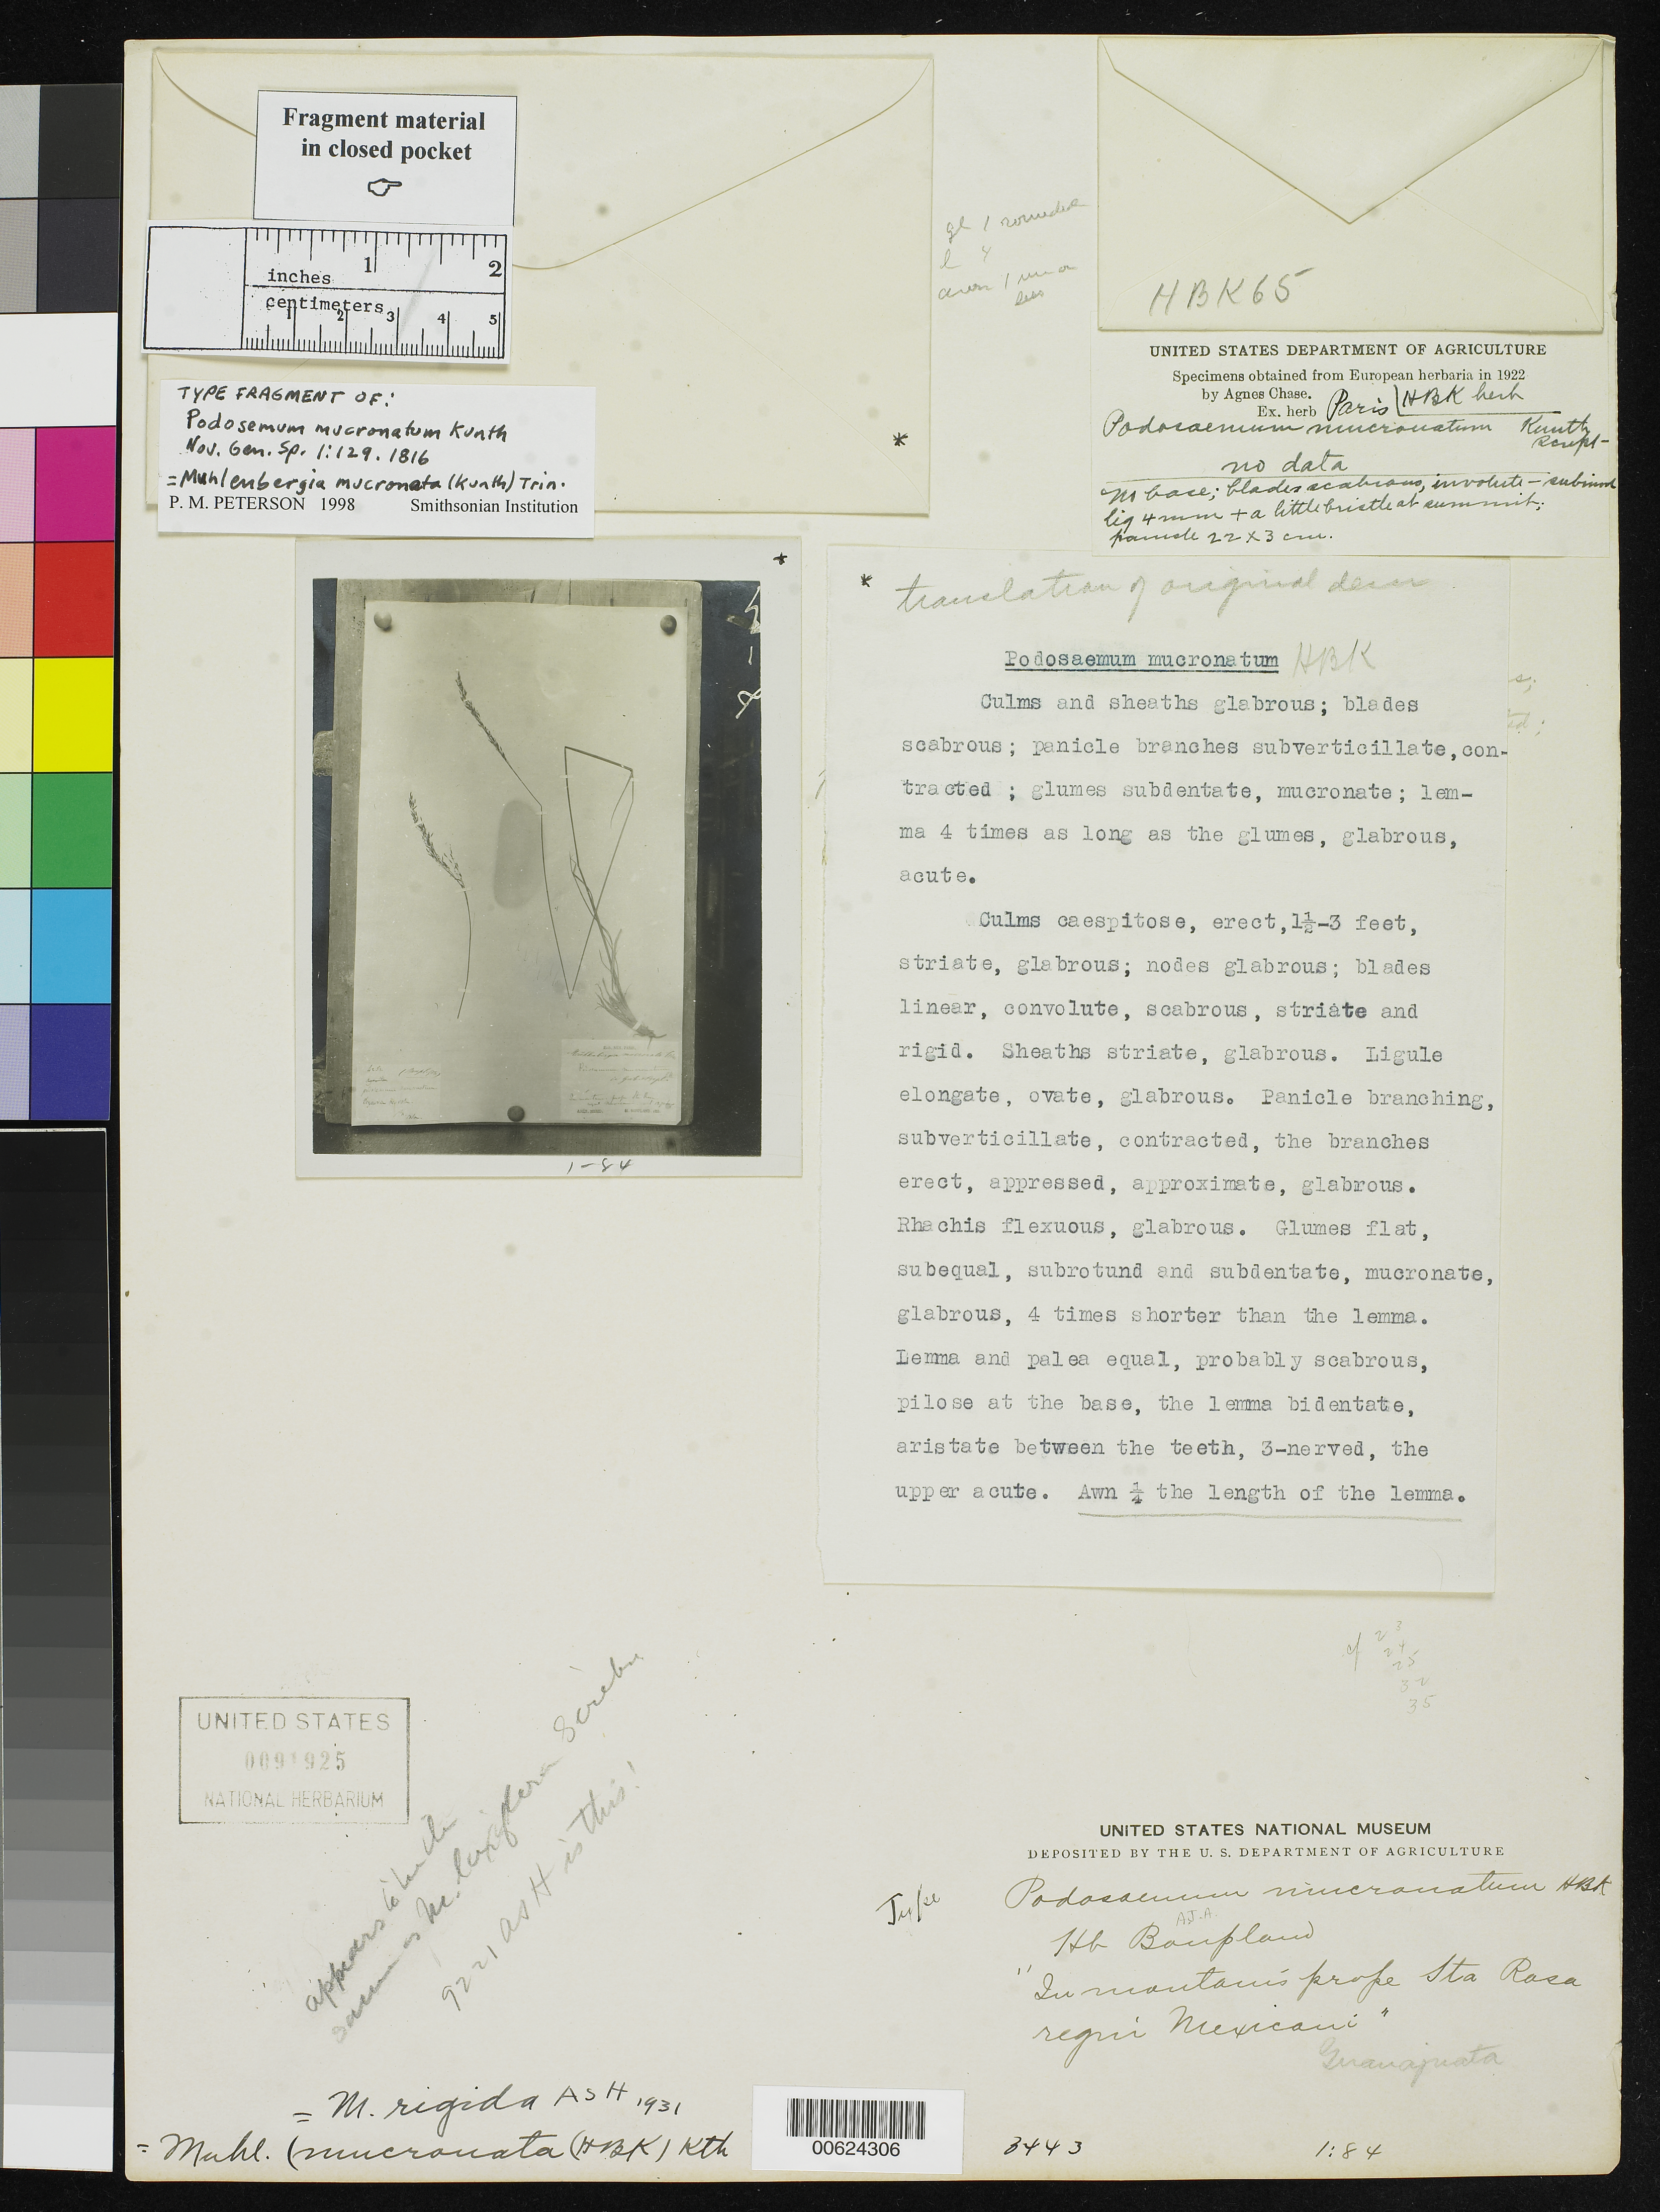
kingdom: Plantae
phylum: Tracheophyta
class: Liliopsida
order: Poales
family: Poaceae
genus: Podosemum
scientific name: Podosemum mucronatum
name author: Kunth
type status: Type Fragment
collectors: ex herb. Bonpland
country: Mexico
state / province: Guanajuato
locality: Santa Rosa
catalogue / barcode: US 91925